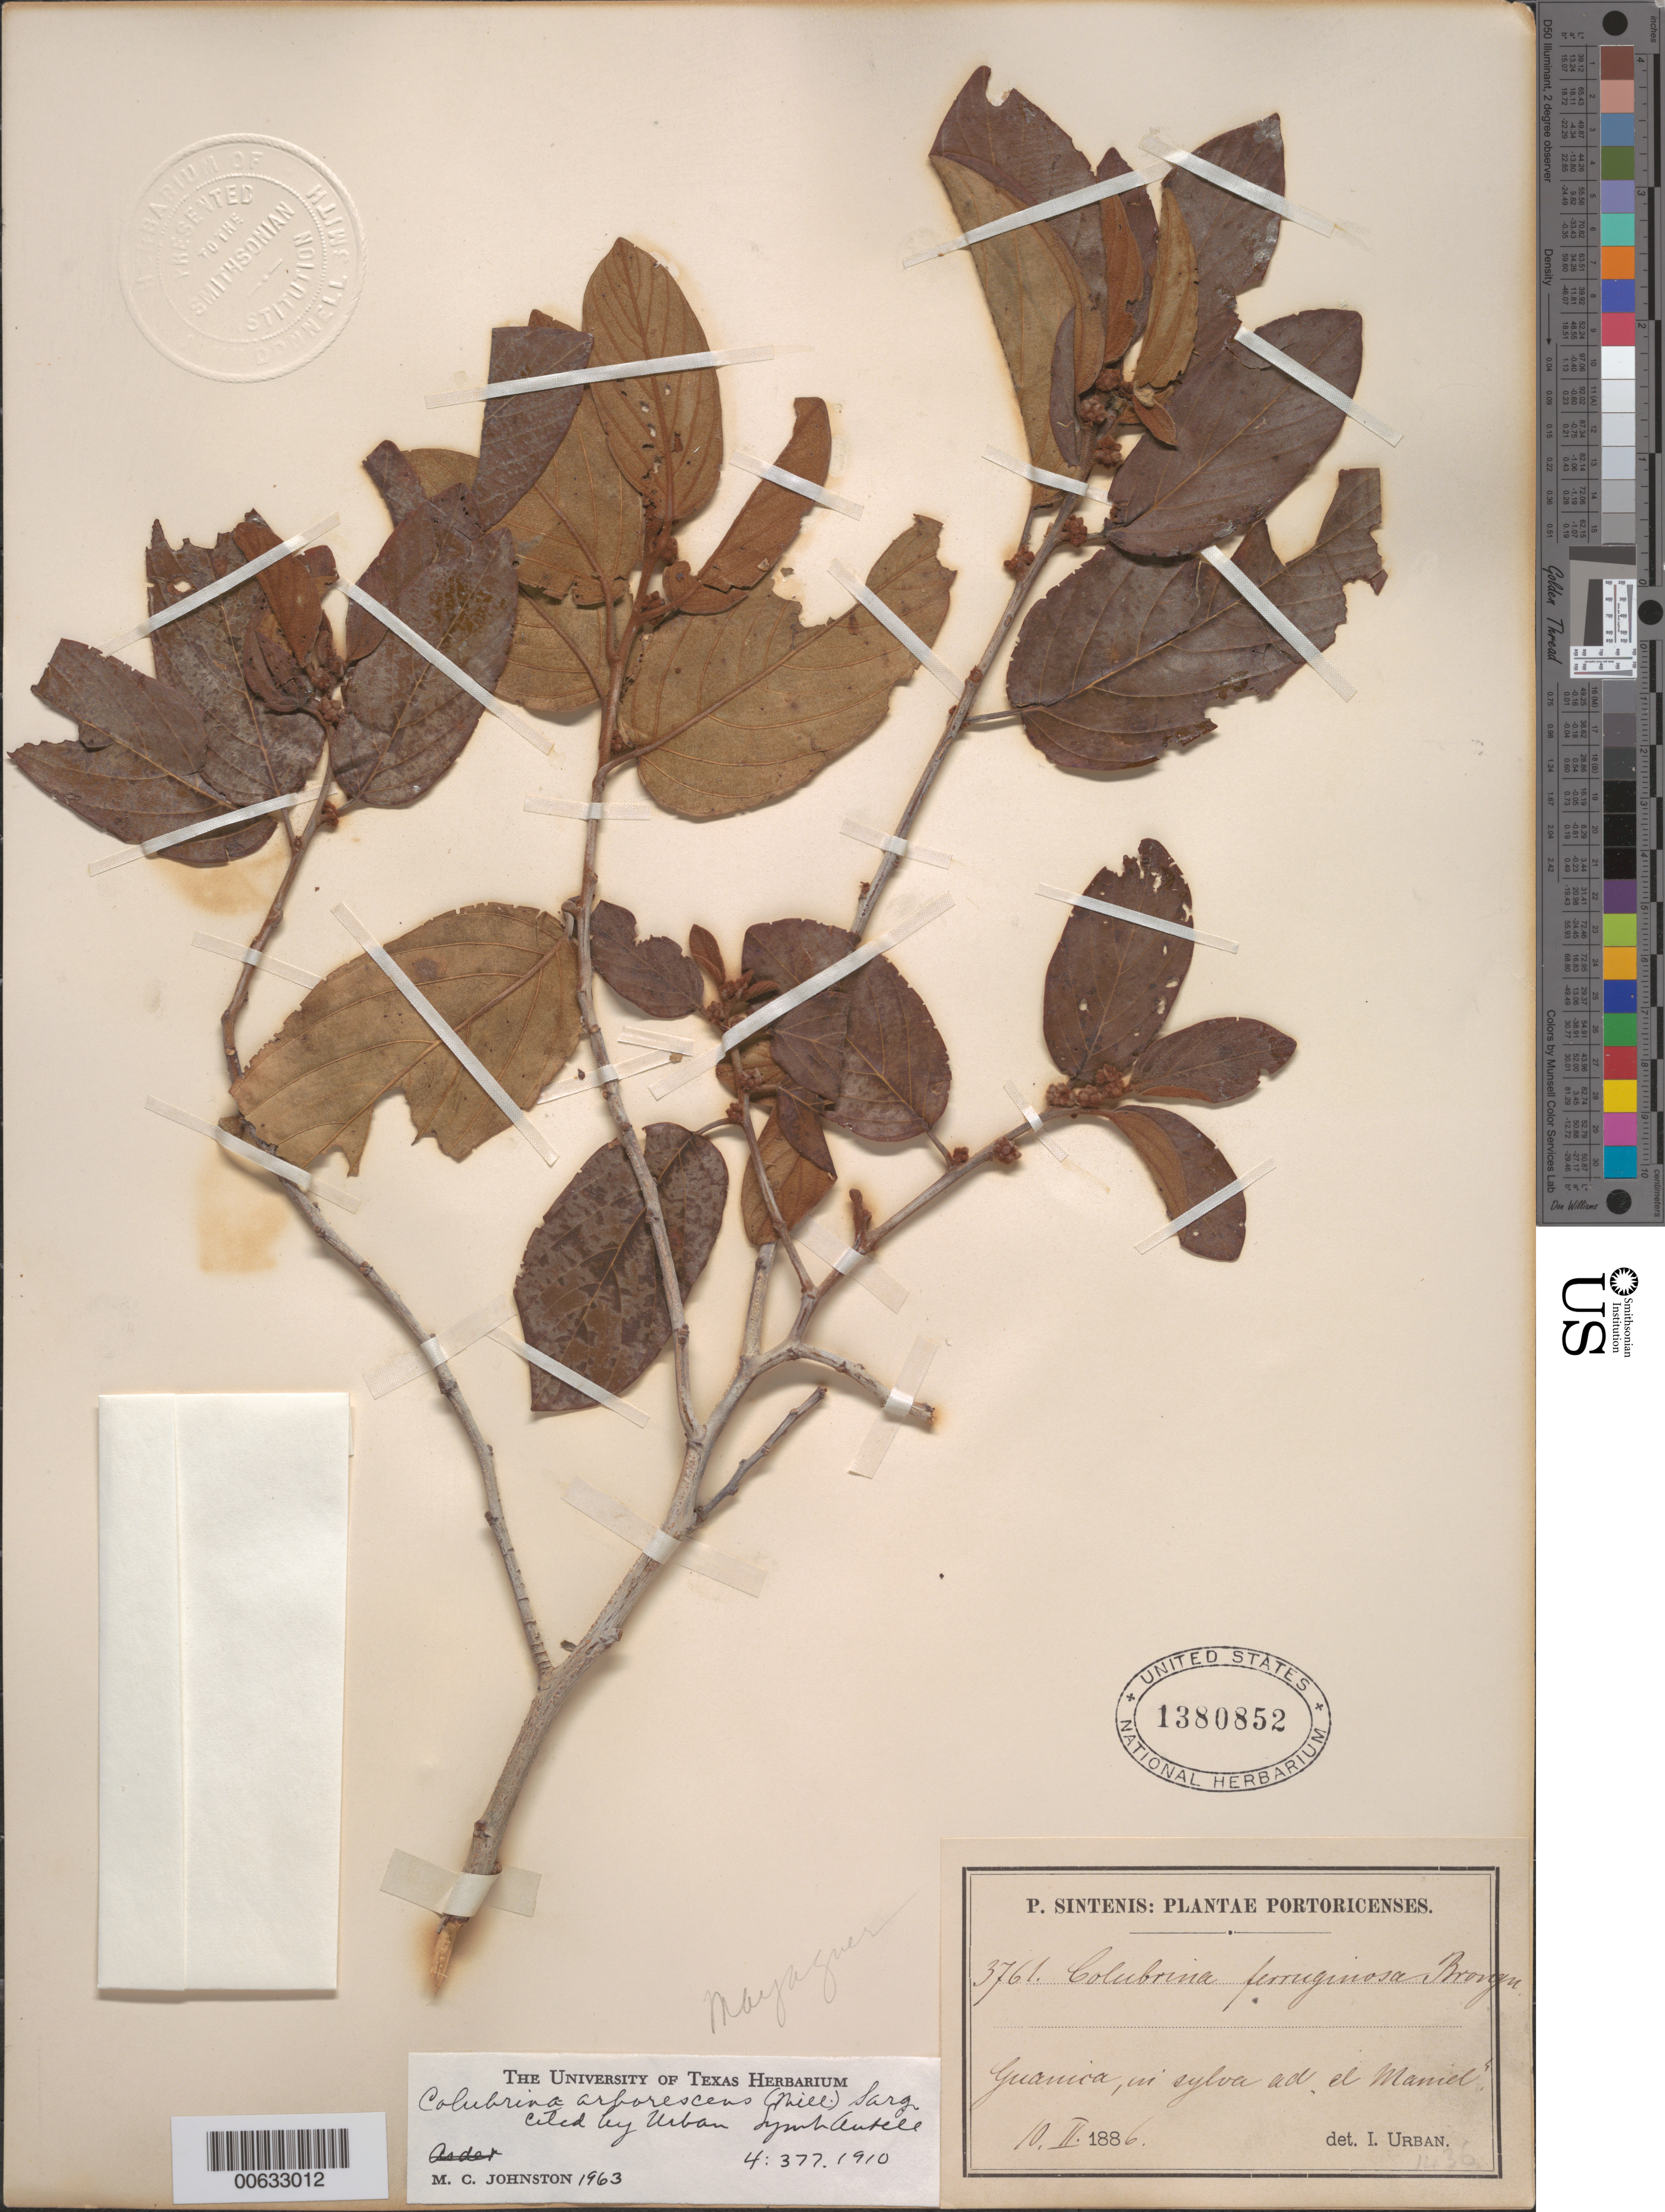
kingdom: Plantae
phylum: Tracheophyta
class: Magnoliopsida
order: Rosales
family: Rhamnaceae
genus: Colubrina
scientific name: Colubrina ferruginosa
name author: Brongn.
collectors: P. Sintenis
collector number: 3761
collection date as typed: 10 Feb 1886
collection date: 1886-02-10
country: Puerto Rico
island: Greater Antilles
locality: Guanica, in sylva ad el Maniel.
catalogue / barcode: US 1380852